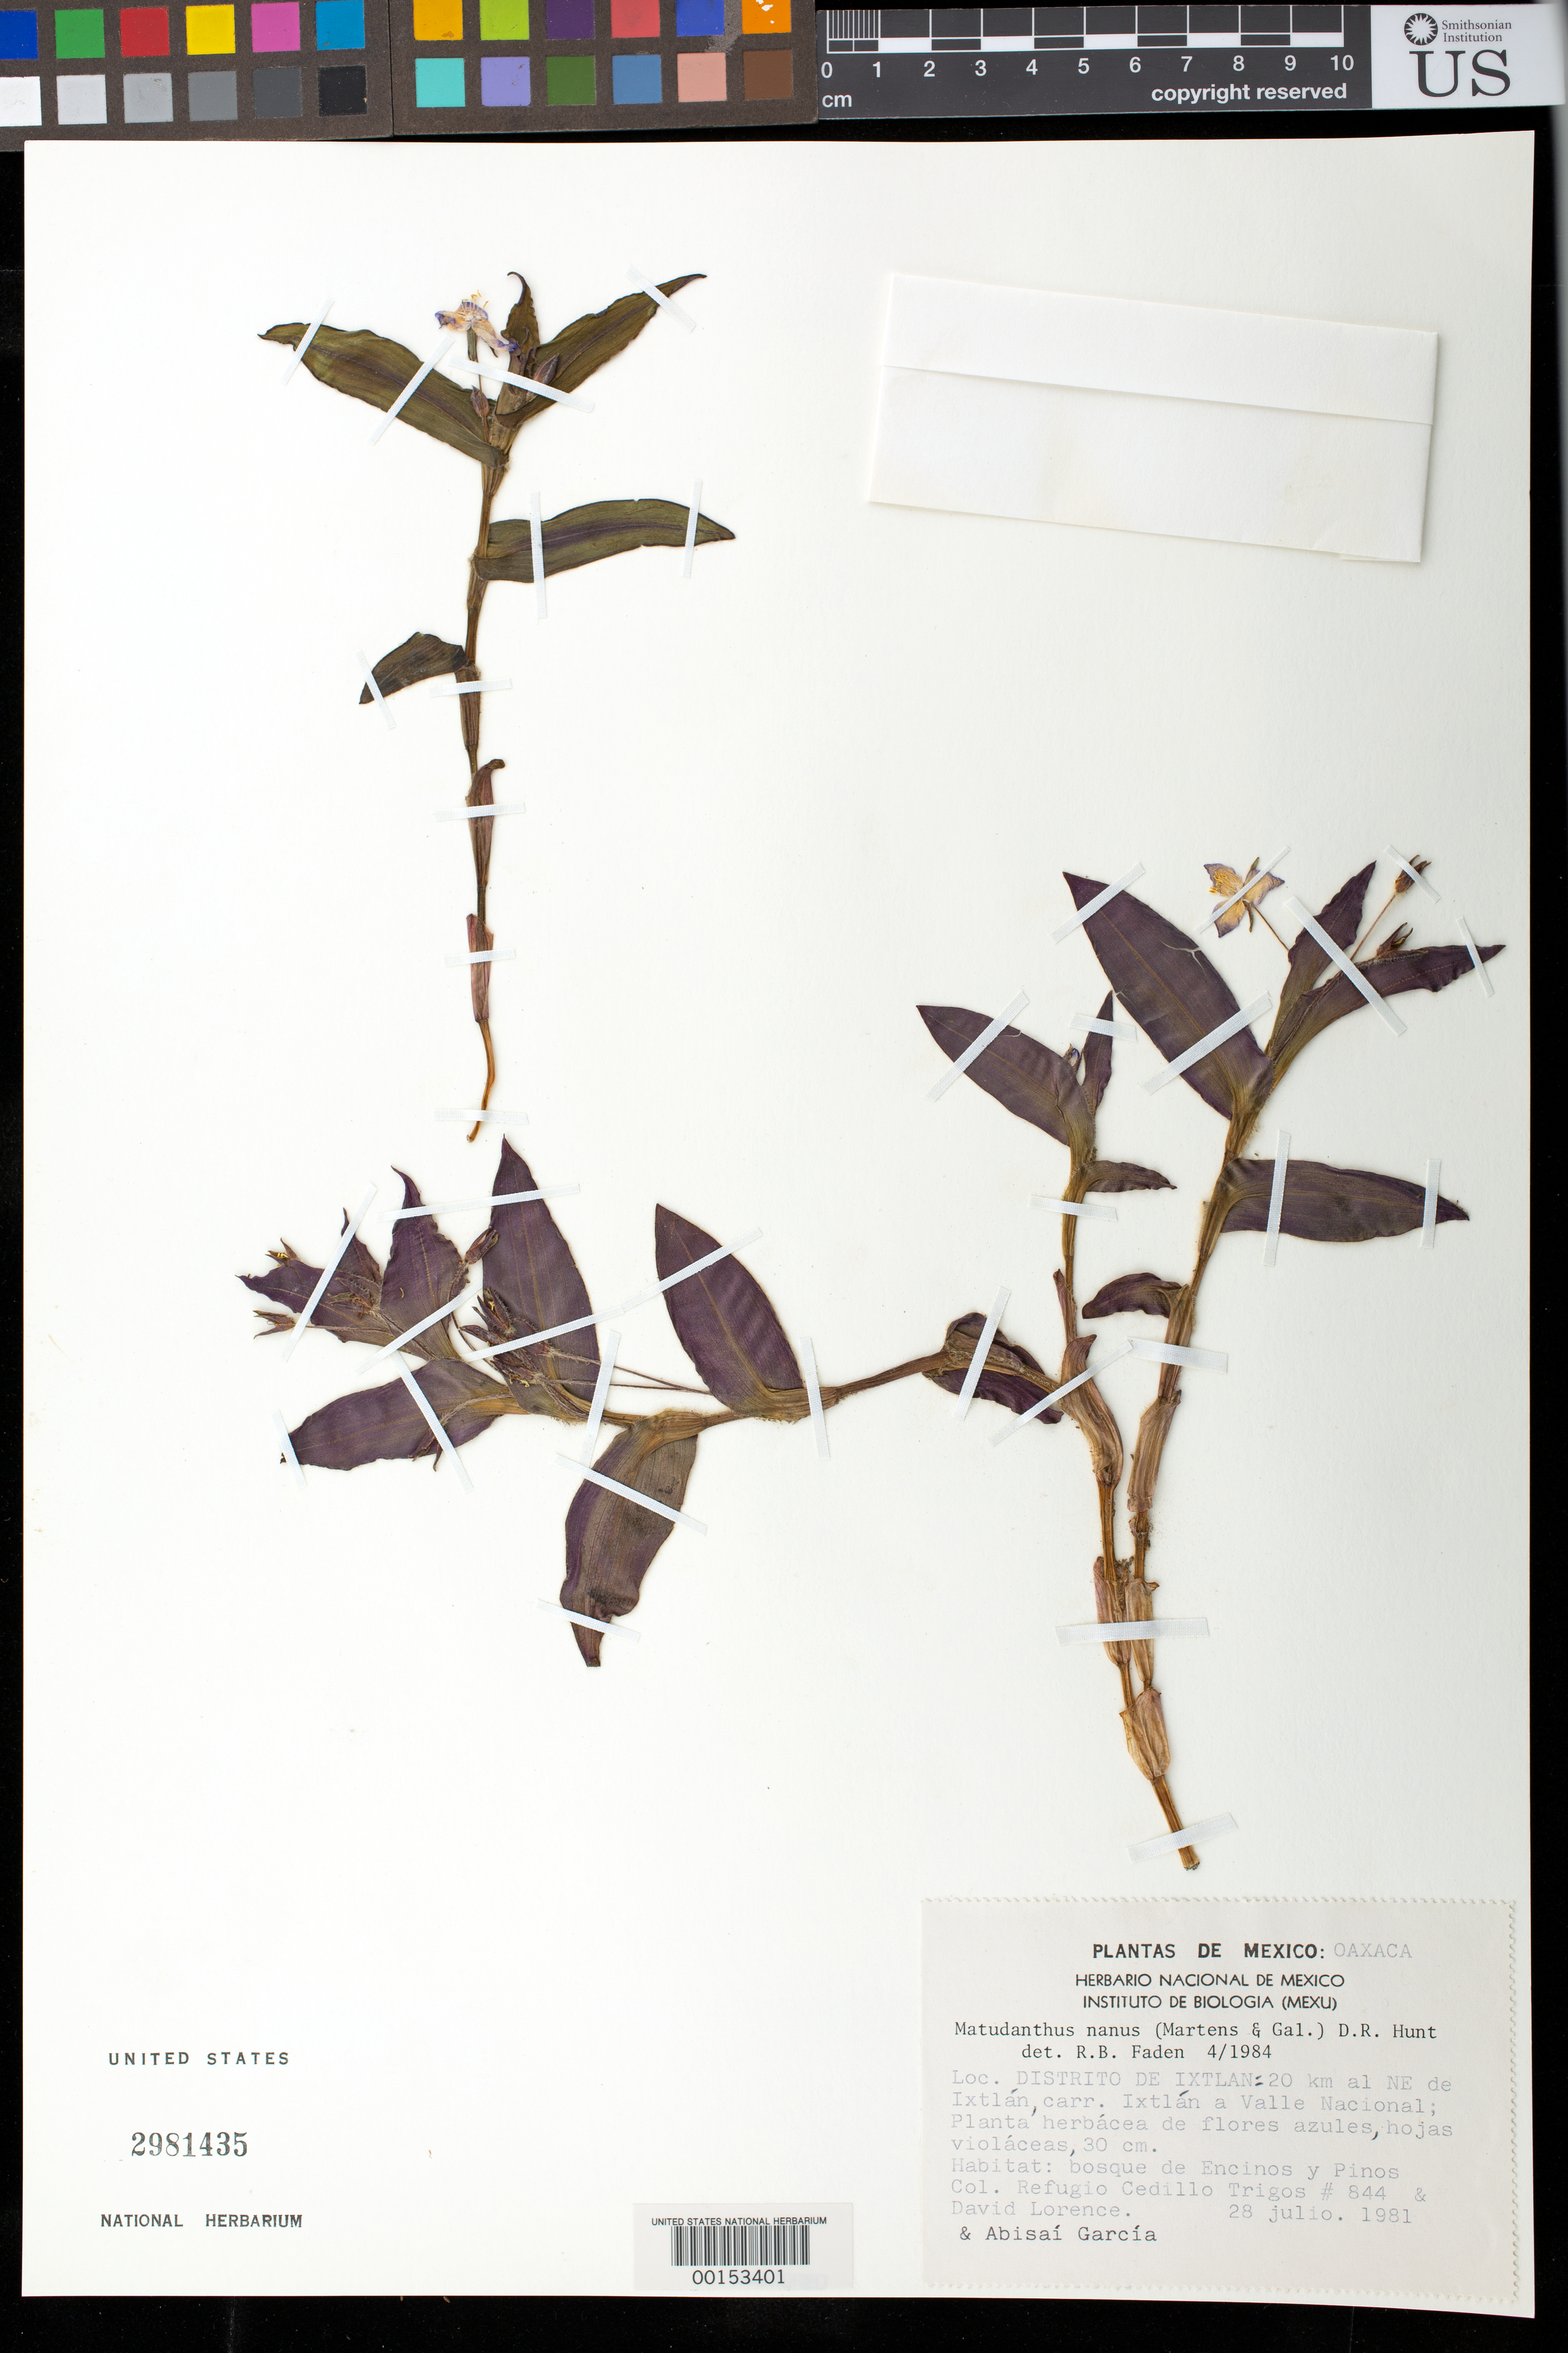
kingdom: Plantae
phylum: Tracheophyta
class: Liliopsida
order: Commelinales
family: Commelinaceae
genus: Matudanthus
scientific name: Matudanthus nanus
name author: D.R. Hunt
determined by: Faden, Robert B., (US), Smithsonian Institution - National Museum of Natural History (UNITED STATES)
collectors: R. Irigos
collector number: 844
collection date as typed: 28 Jul 1981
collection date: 1981-07-28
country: Mexico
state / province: Oaxaca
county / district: Ixtlán De Juarez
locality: NE of ixtlan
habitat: Pine-oak forest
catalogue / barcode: US 2981435